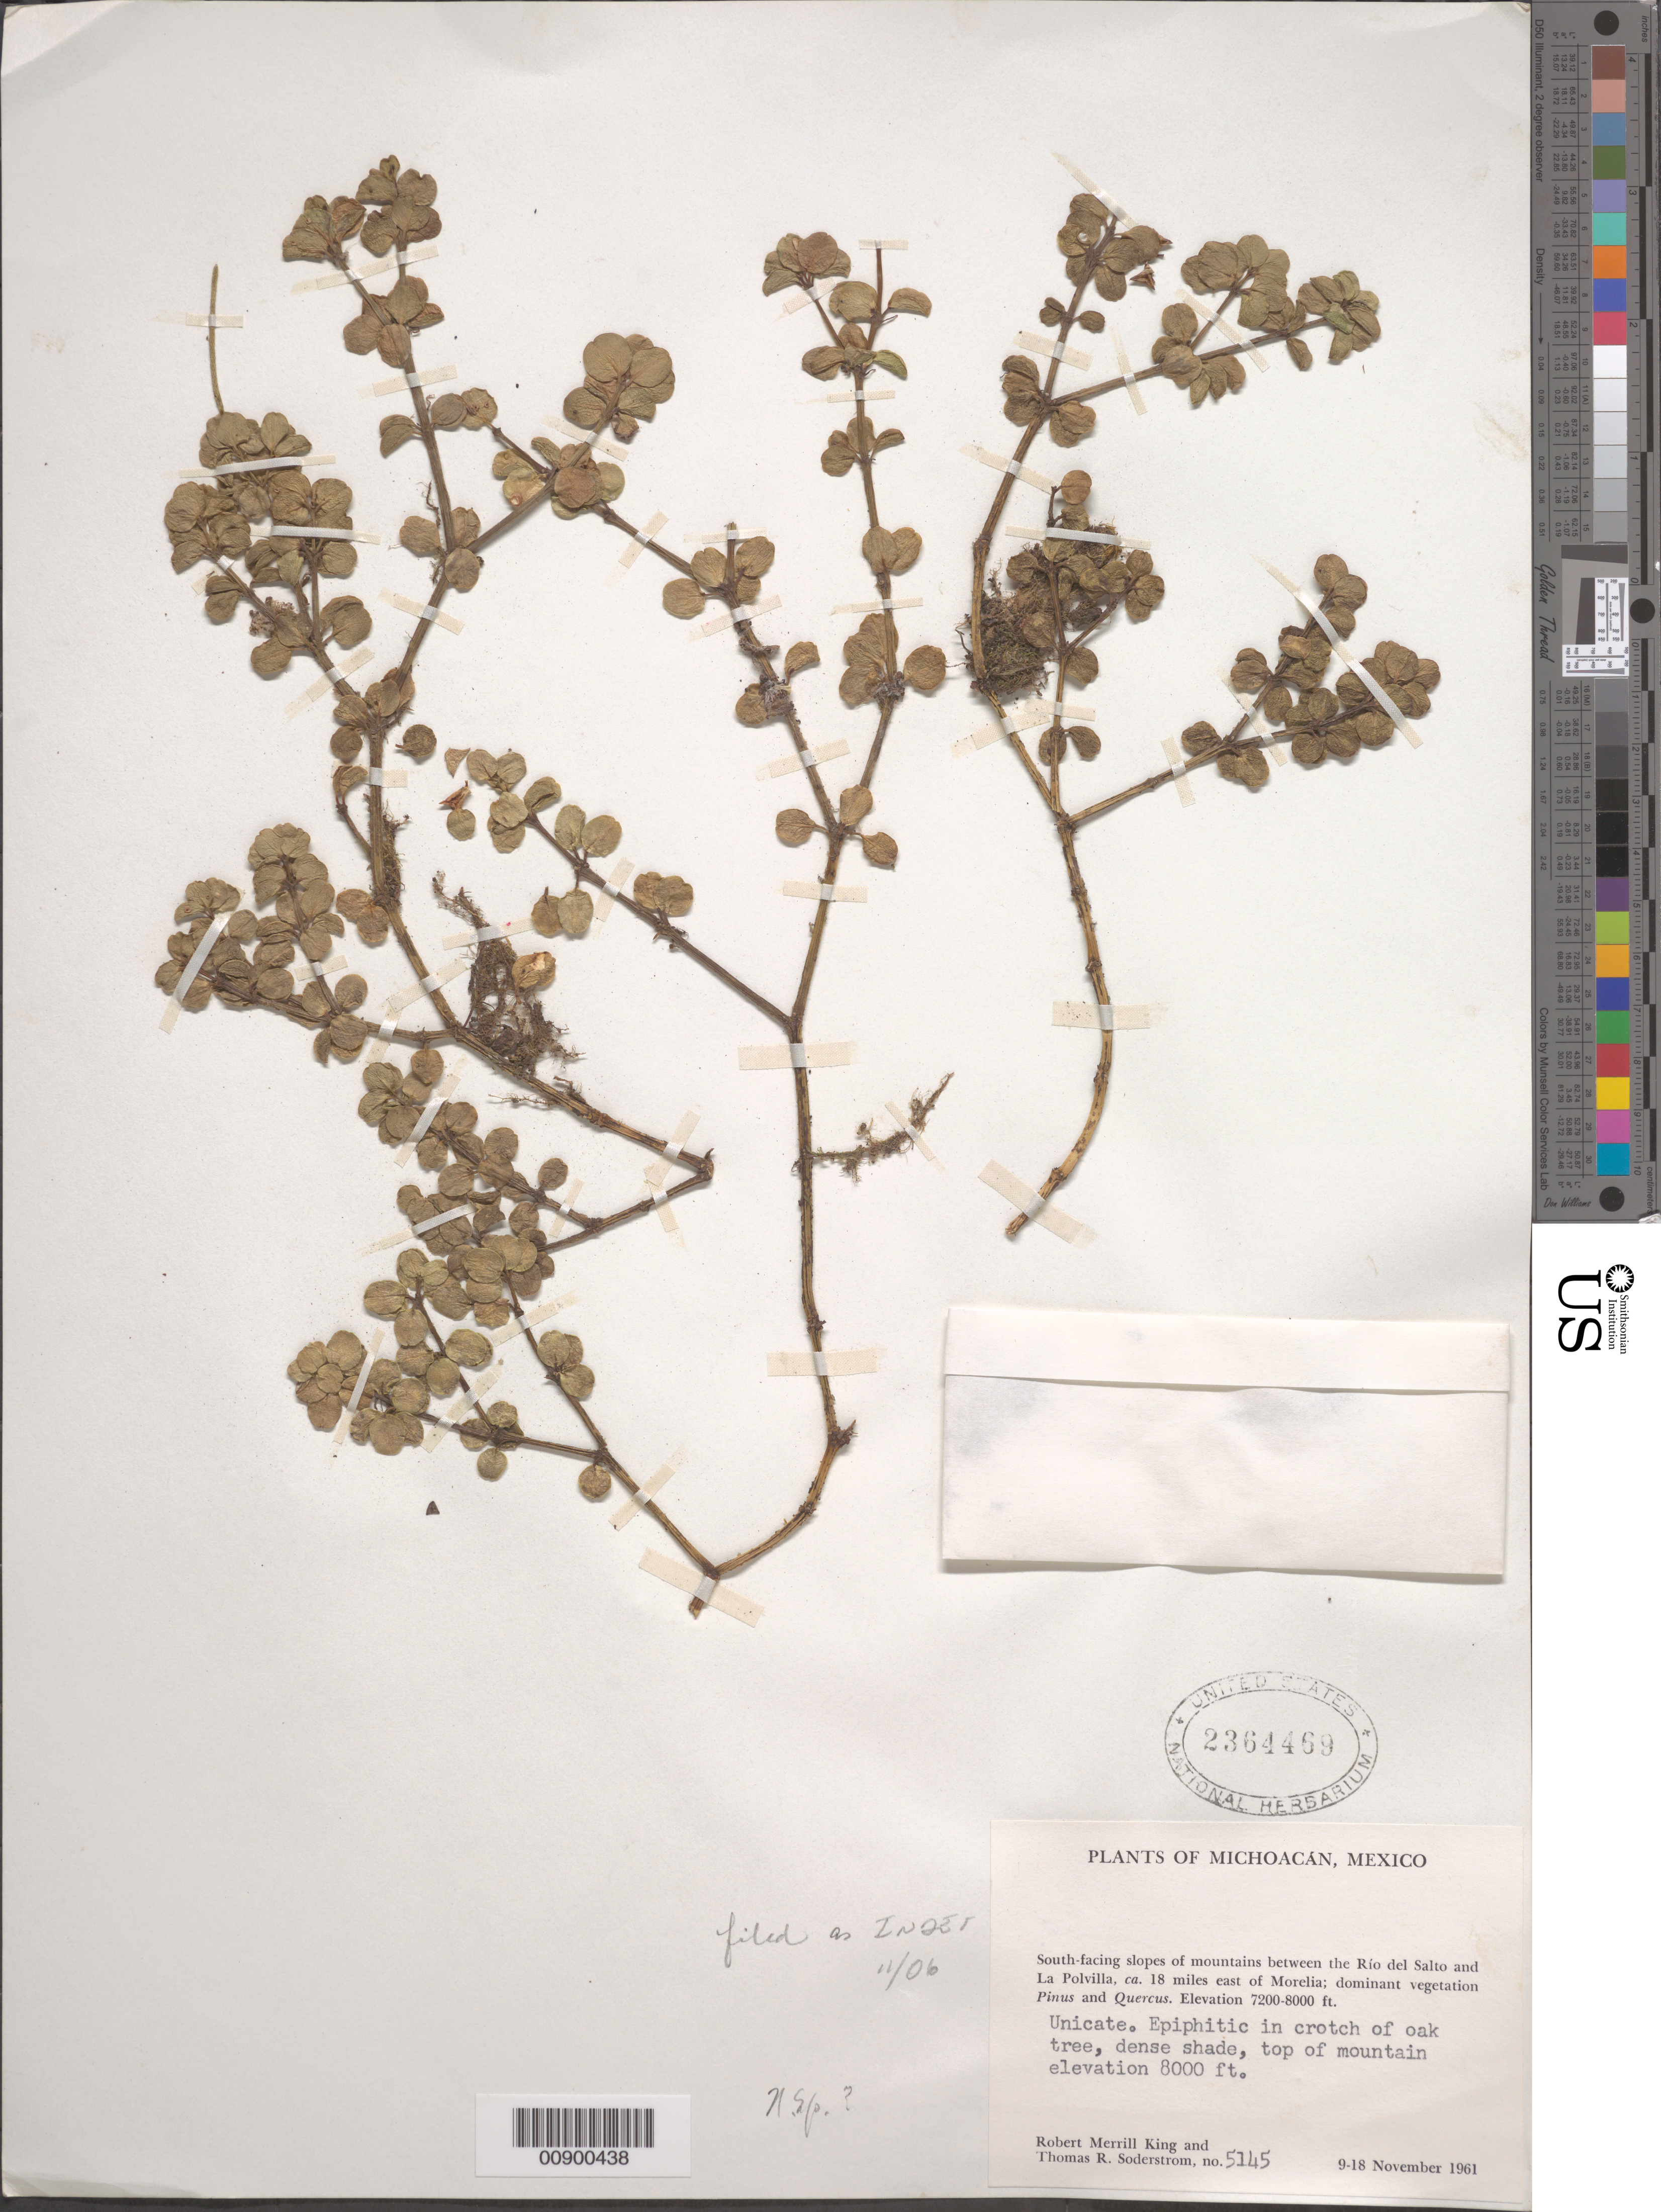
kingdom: Plantae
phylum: Tracheophyta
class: Magnoliopsida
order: Piperales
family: Piperaceae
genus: Peperomia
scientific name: Peperomia quadrifolia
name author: (L.) Kunth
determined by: Jiménez, José Estaban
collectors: R. M. King & T. R. Soderstrom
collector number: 5145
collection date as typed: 09 Nov 1961 to 18 Nov 1961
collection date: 1961-11-09/1961-11-18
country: Mexico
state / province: Michoacán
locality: South-facing slopes of mountains between the Río del Salto and La Polvilla, ca. 18 miles east of Morelia, Michoacán.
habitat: Epiphitic in crotch of oak tree, dense shade, top of mountain. Dominant veg. Pinus & Quercus.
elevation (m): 2438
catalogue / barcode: US 2364469